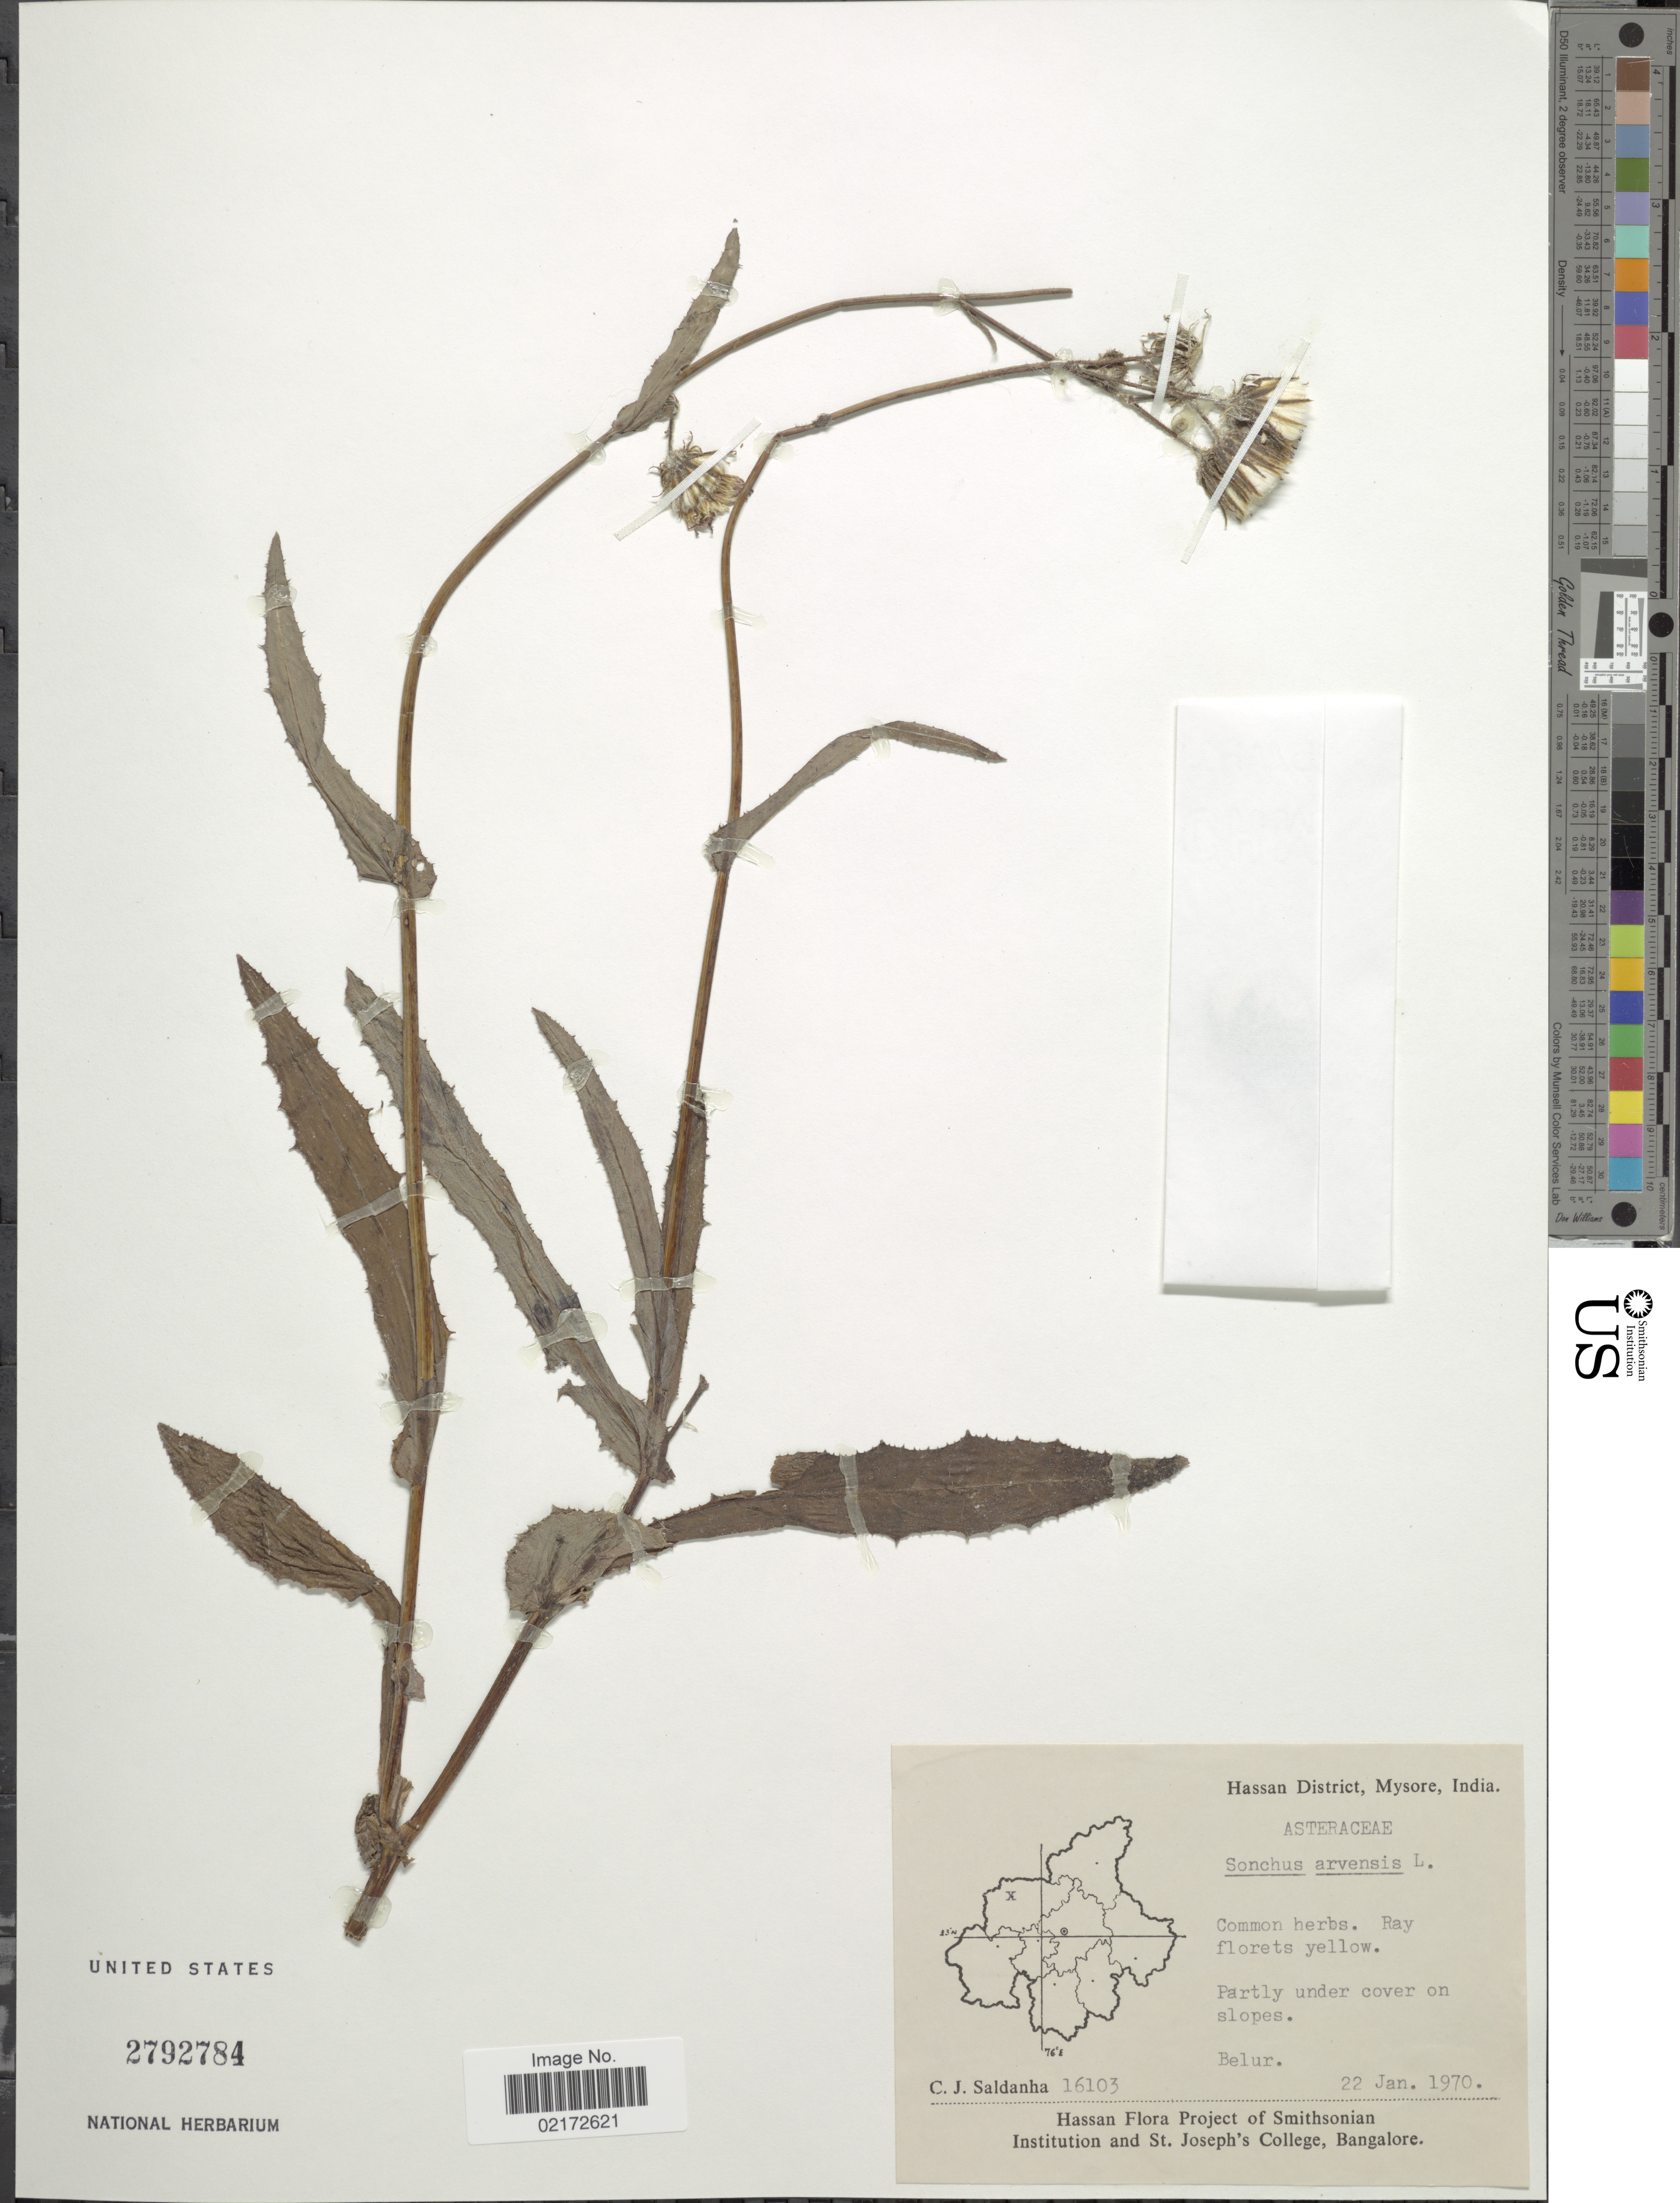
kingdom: Plantae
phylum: Tracheophyta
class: Magnoliopsida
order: Asterales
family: Asteraceae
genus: Sonchus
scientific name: Sonchus arvensis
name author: L.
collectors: C. J. Saldanha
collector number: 16103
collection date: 1970-01-22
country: India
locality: Hassan District, Mysore, India. Belur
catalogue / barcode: US 2792784